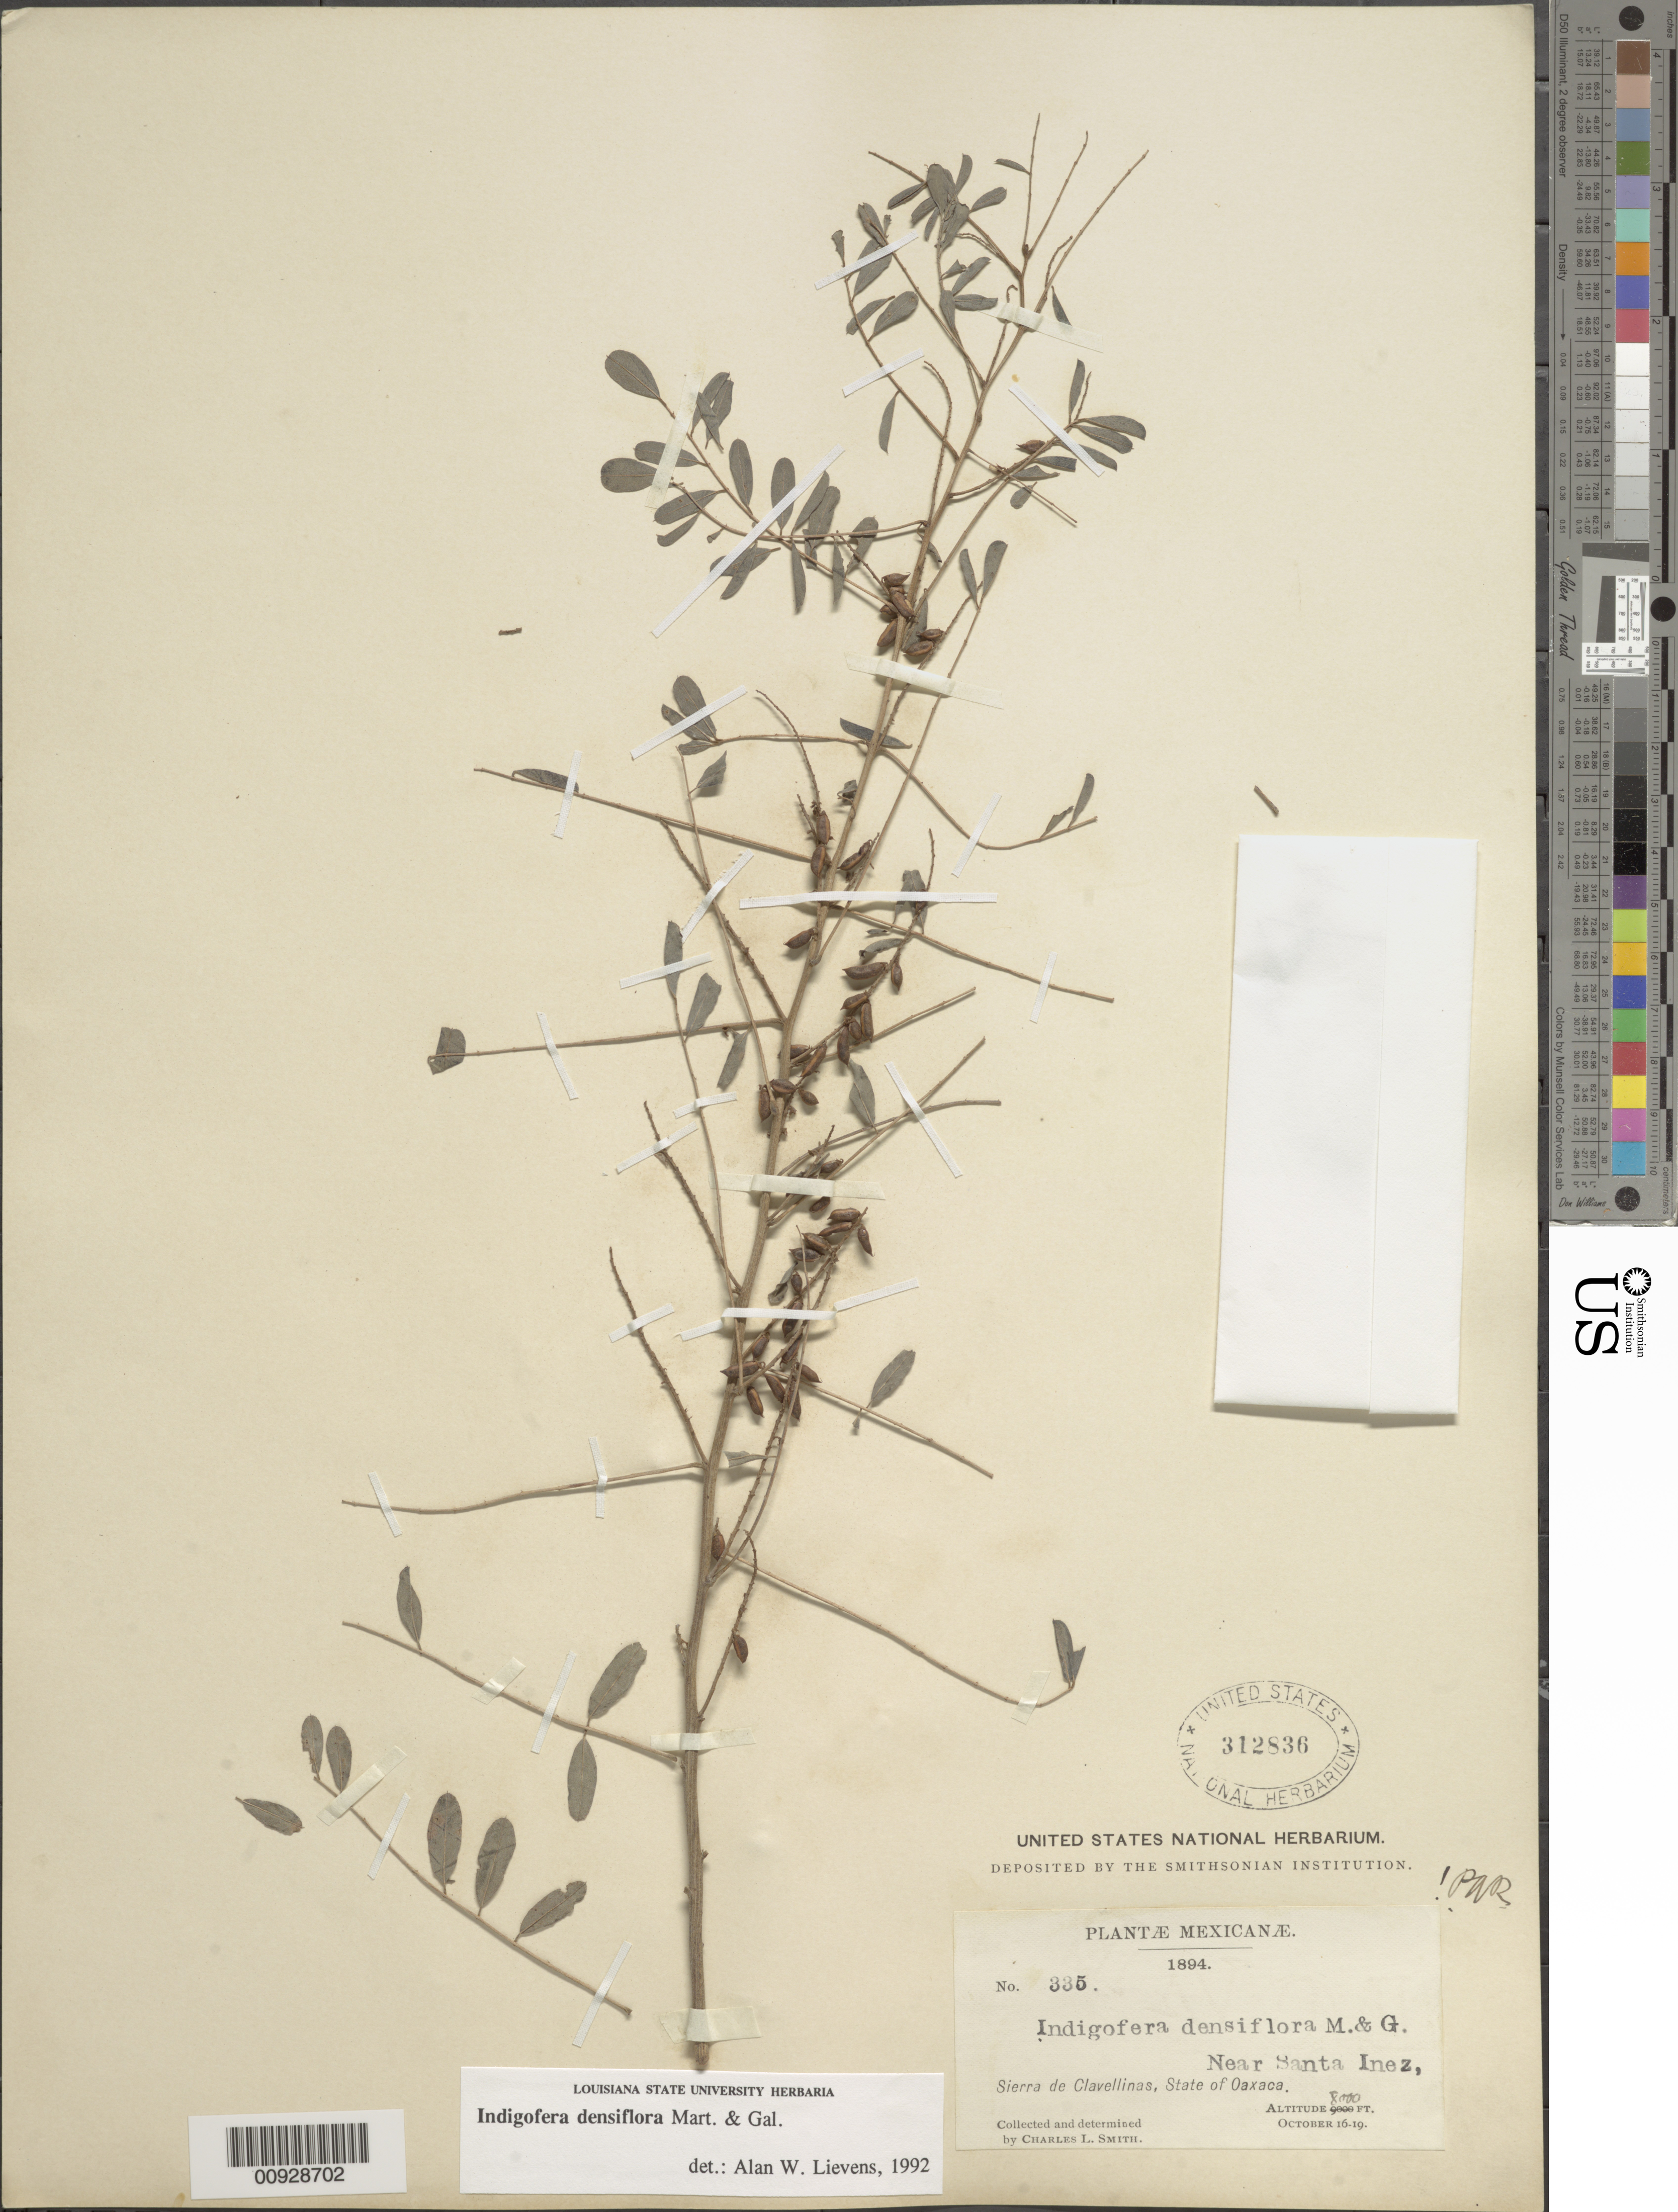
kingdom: Plantae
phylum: Tracheophyta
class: Magnoliopsida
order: Fabales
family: Fabaceae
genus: Indigofera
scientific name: Indigofera densiflora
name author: M. Martens & Galeotti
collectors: C. L. Smith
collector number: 335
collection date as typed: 16 Oct 1894 to 19 Oct 1894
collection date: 1894-10-16/1894-10-19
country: Mexico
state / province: Oaxaca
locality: Near Santa Inez, Sierra de Clavellinas, State of Oaxaca.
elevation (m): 2438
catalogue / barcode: US 312836